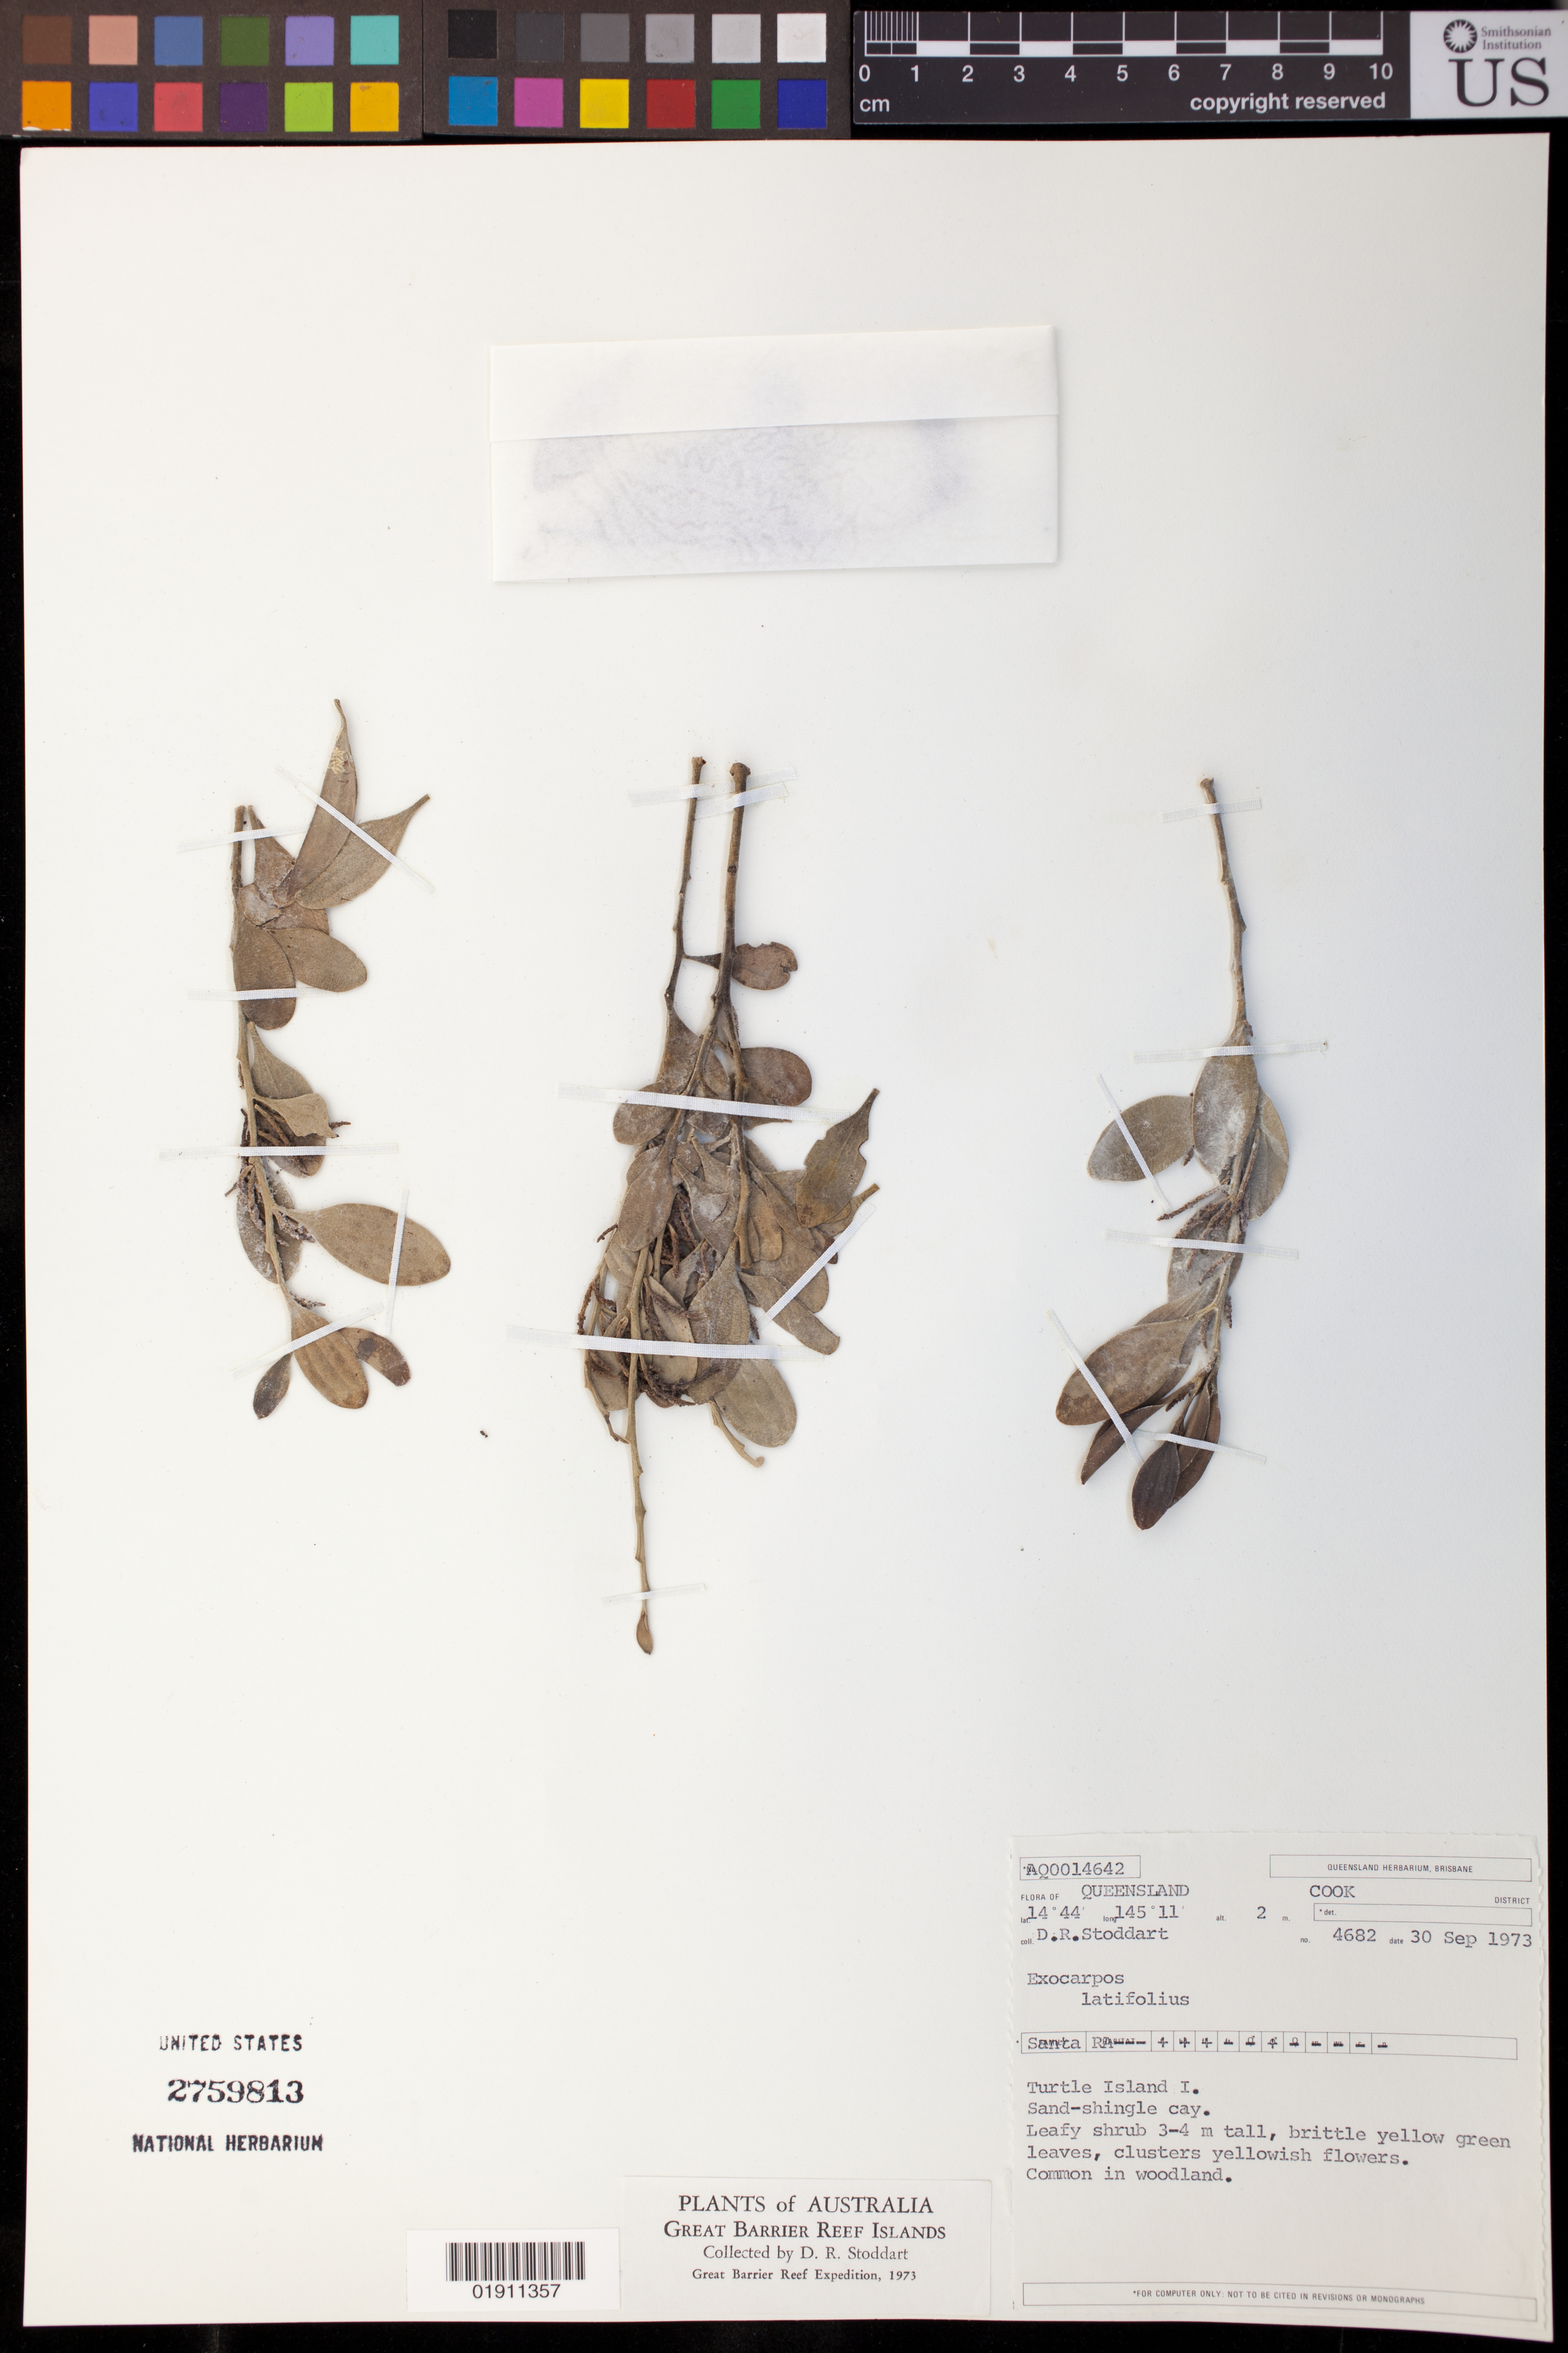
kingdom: Plantae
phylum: Tracheophyta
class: Magnoliopsida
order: Santalales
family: Santalaceae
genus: Exocarpos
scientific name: Exocarpos latifolius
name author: R. Br.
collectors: D. R. Stoddart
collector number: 4682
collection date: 1973-09-30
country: Australia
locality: Turtle Island I.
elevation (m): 2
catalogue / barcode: US 2759813